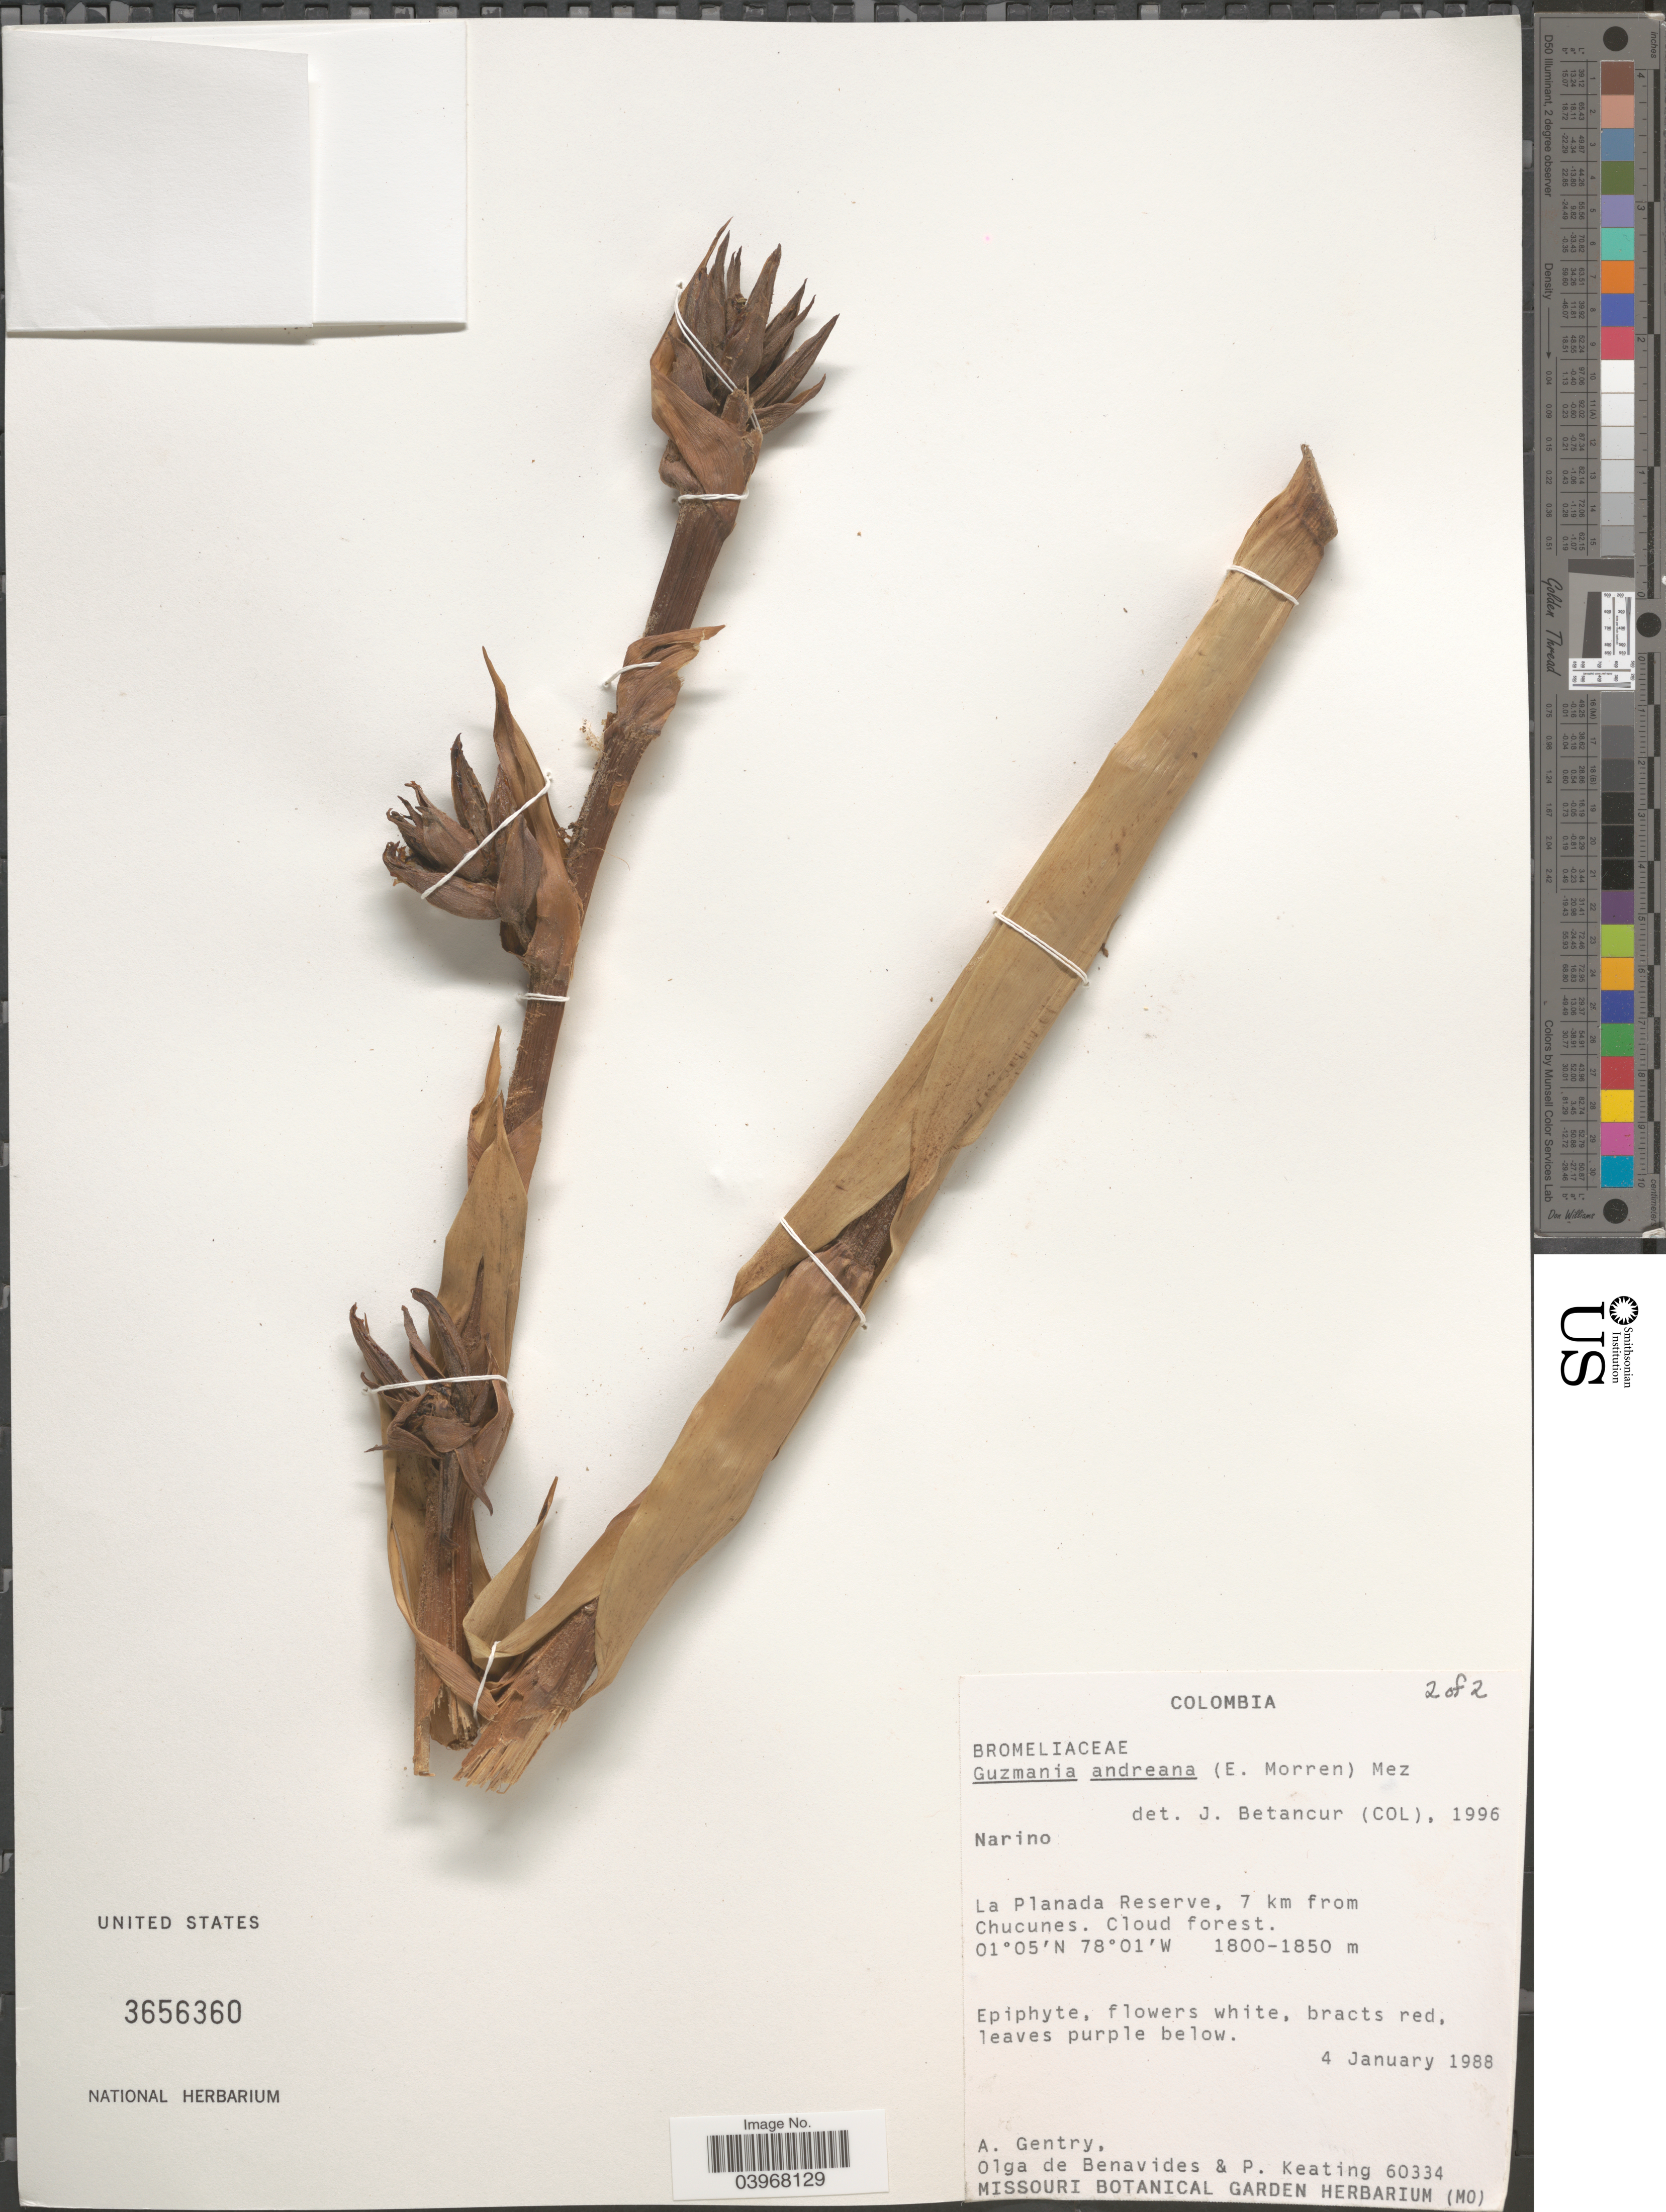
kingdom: Plantae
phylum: Tracheophyta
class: Liliopsida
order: Poales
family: Bromeliaceae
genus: Guzmania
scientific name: Guzmania andreana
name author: (É. Morren) Mez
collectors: A. H. Gentry, Olga S. de Benavides & P. Keating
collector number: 60334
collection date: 1988-01-04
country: Colombia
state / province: Nariño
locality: La Planada Reserve, 7 km from Chucunes. Cloud forest.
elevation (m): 1800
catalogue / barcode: US 3656360